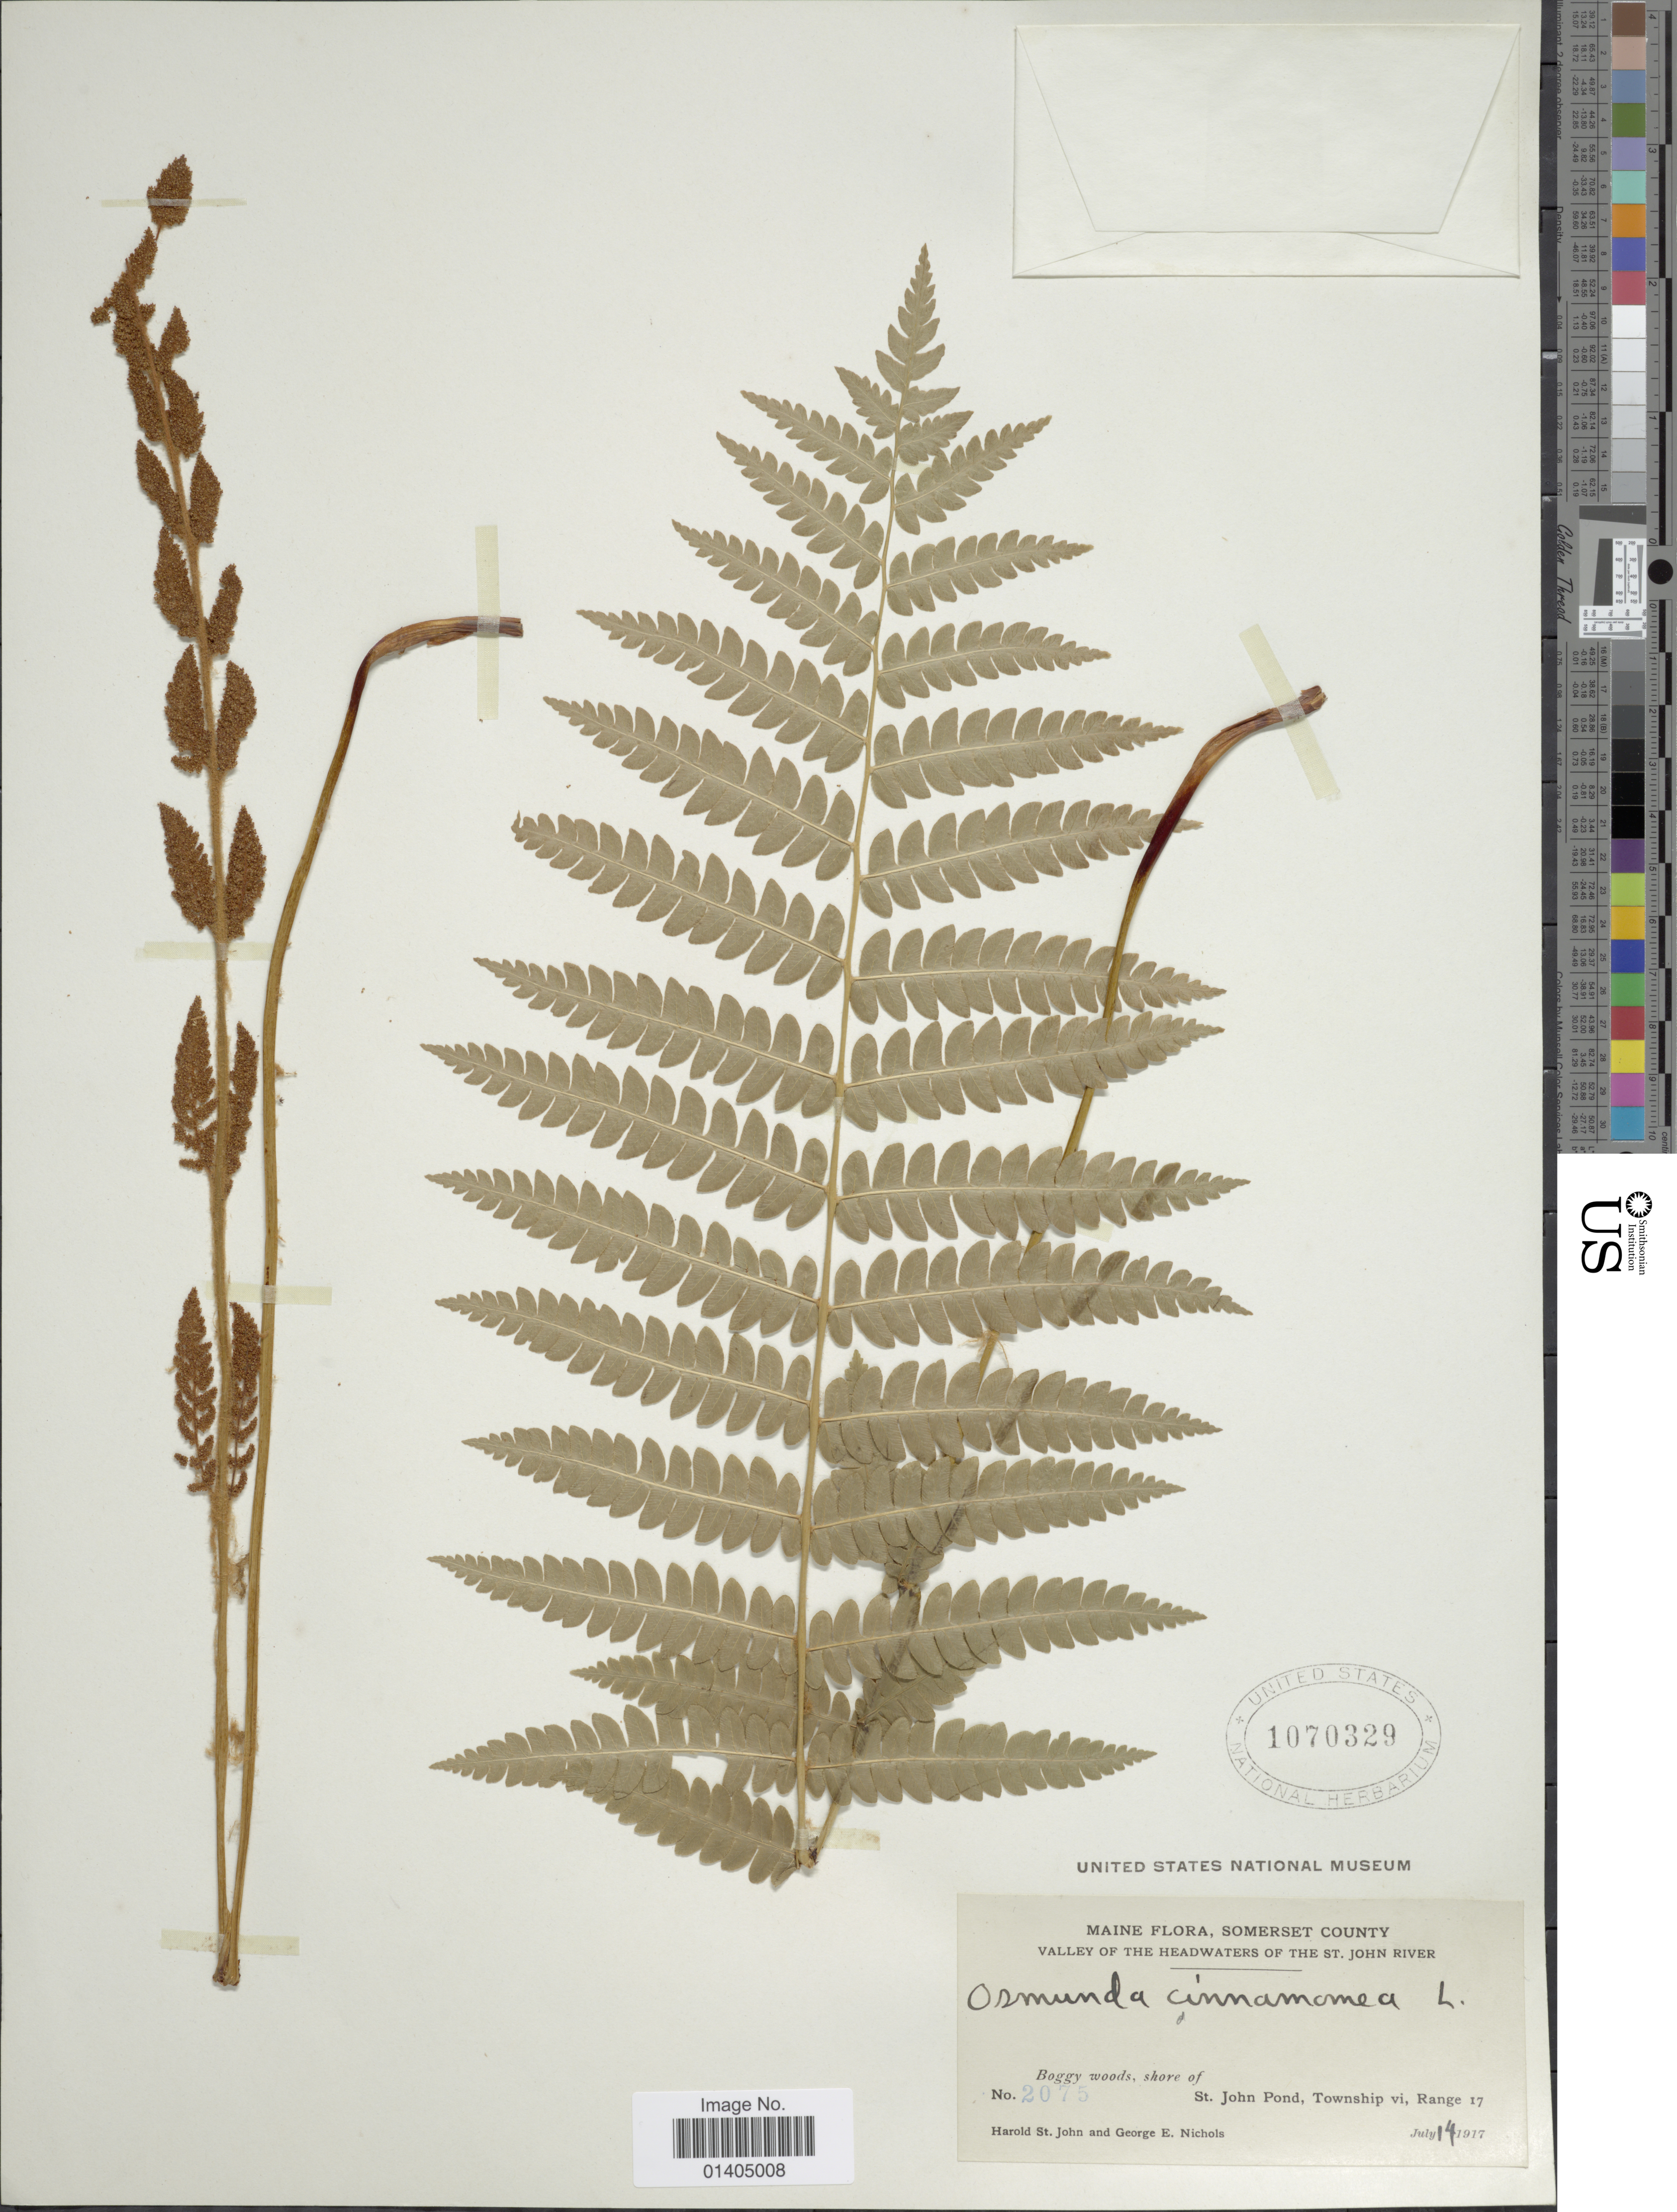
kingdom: Plantae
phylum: Tracheophyta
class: Polypodiopsida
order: Osmundales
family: Osmundaceae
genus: Osmundastrum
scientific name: Osmundastrum cinnamomeum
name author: (L.) C. Presl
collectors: H. St. John & G. E. Nichols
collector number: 2075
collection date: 1917-07-14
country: United States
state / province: Maine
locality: Somerset County, Valley of the Headwaters of the St. John River, Boggy woods, shore of St John Pond, Township vi, Range 17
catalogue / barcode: US 1070329